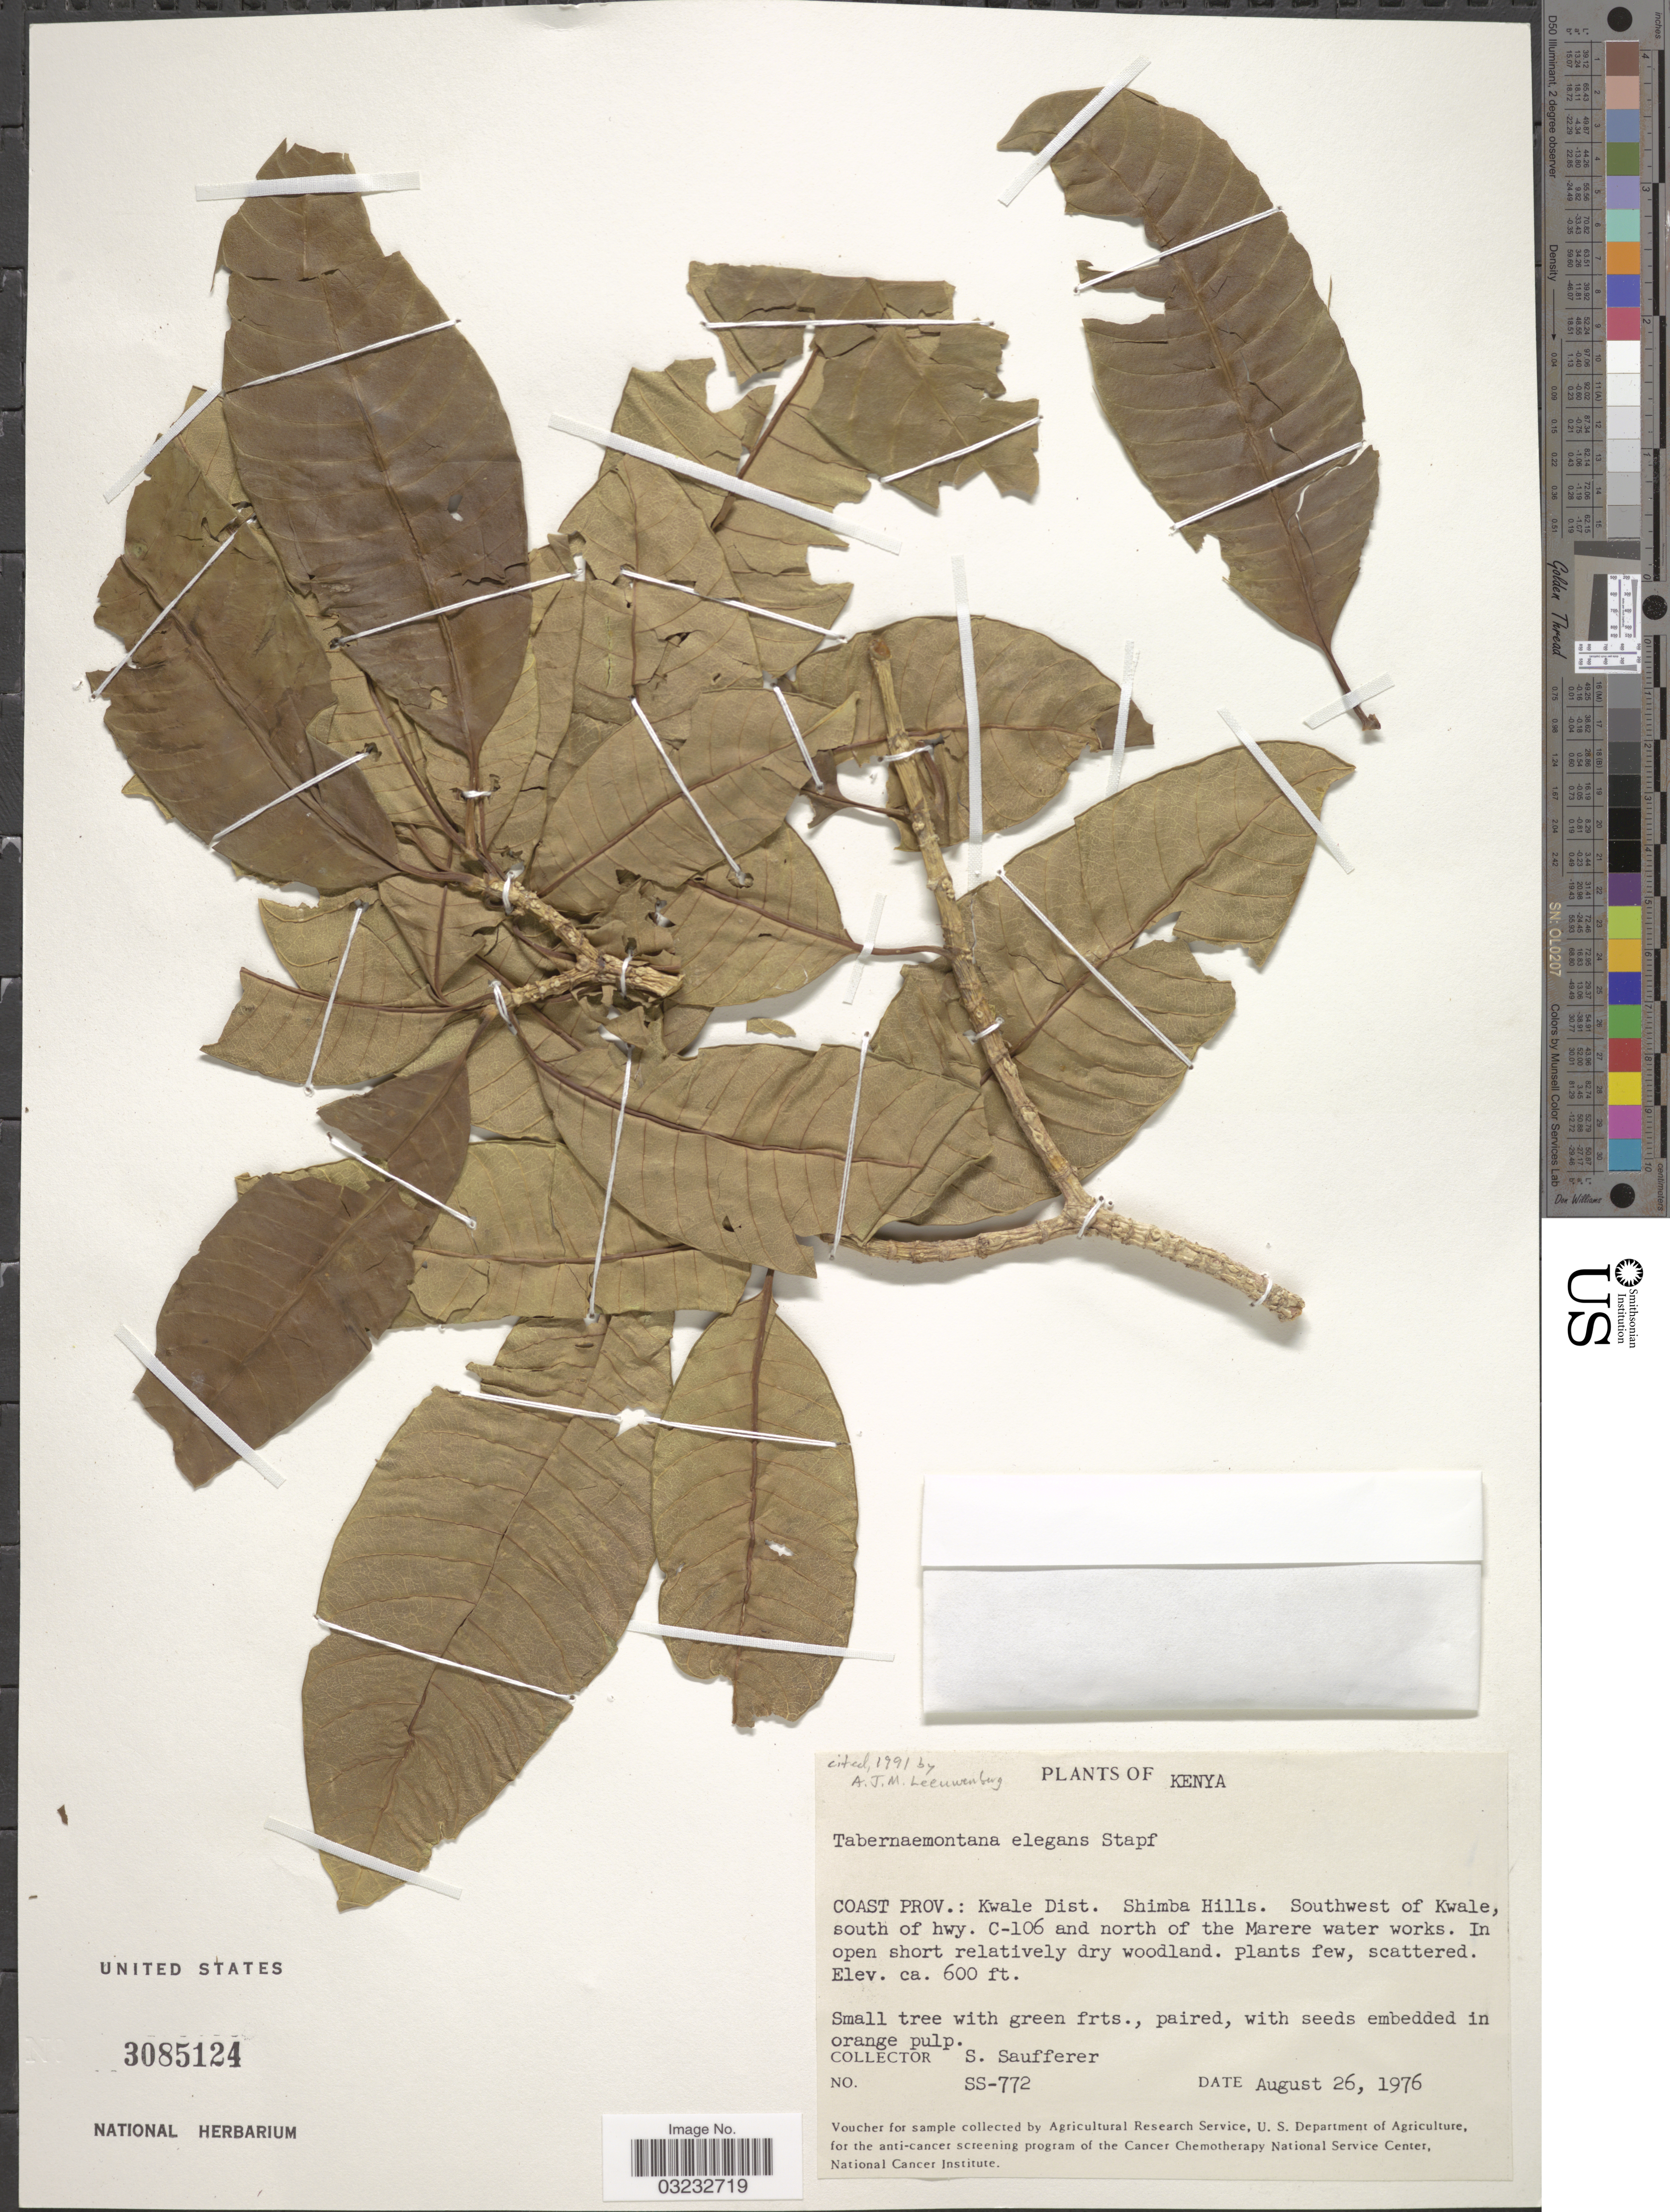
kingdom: Plantae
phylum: Tracheophyta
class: Magnoliopsida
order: Gentianales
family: Apocynaceae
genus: Tabernaemontana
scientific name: Tabernaemontana elegans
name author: Stapf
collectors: S. Saufferer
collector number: SS-772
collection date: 1976-08-26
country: Kenya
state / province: Kwale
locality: Coast Prov.: Kwale Dist. Shimba Hills. Southwest of Kwale, south of hwy. C-106 and north of the Marere water works.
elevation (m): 183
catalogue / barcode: US 3085124